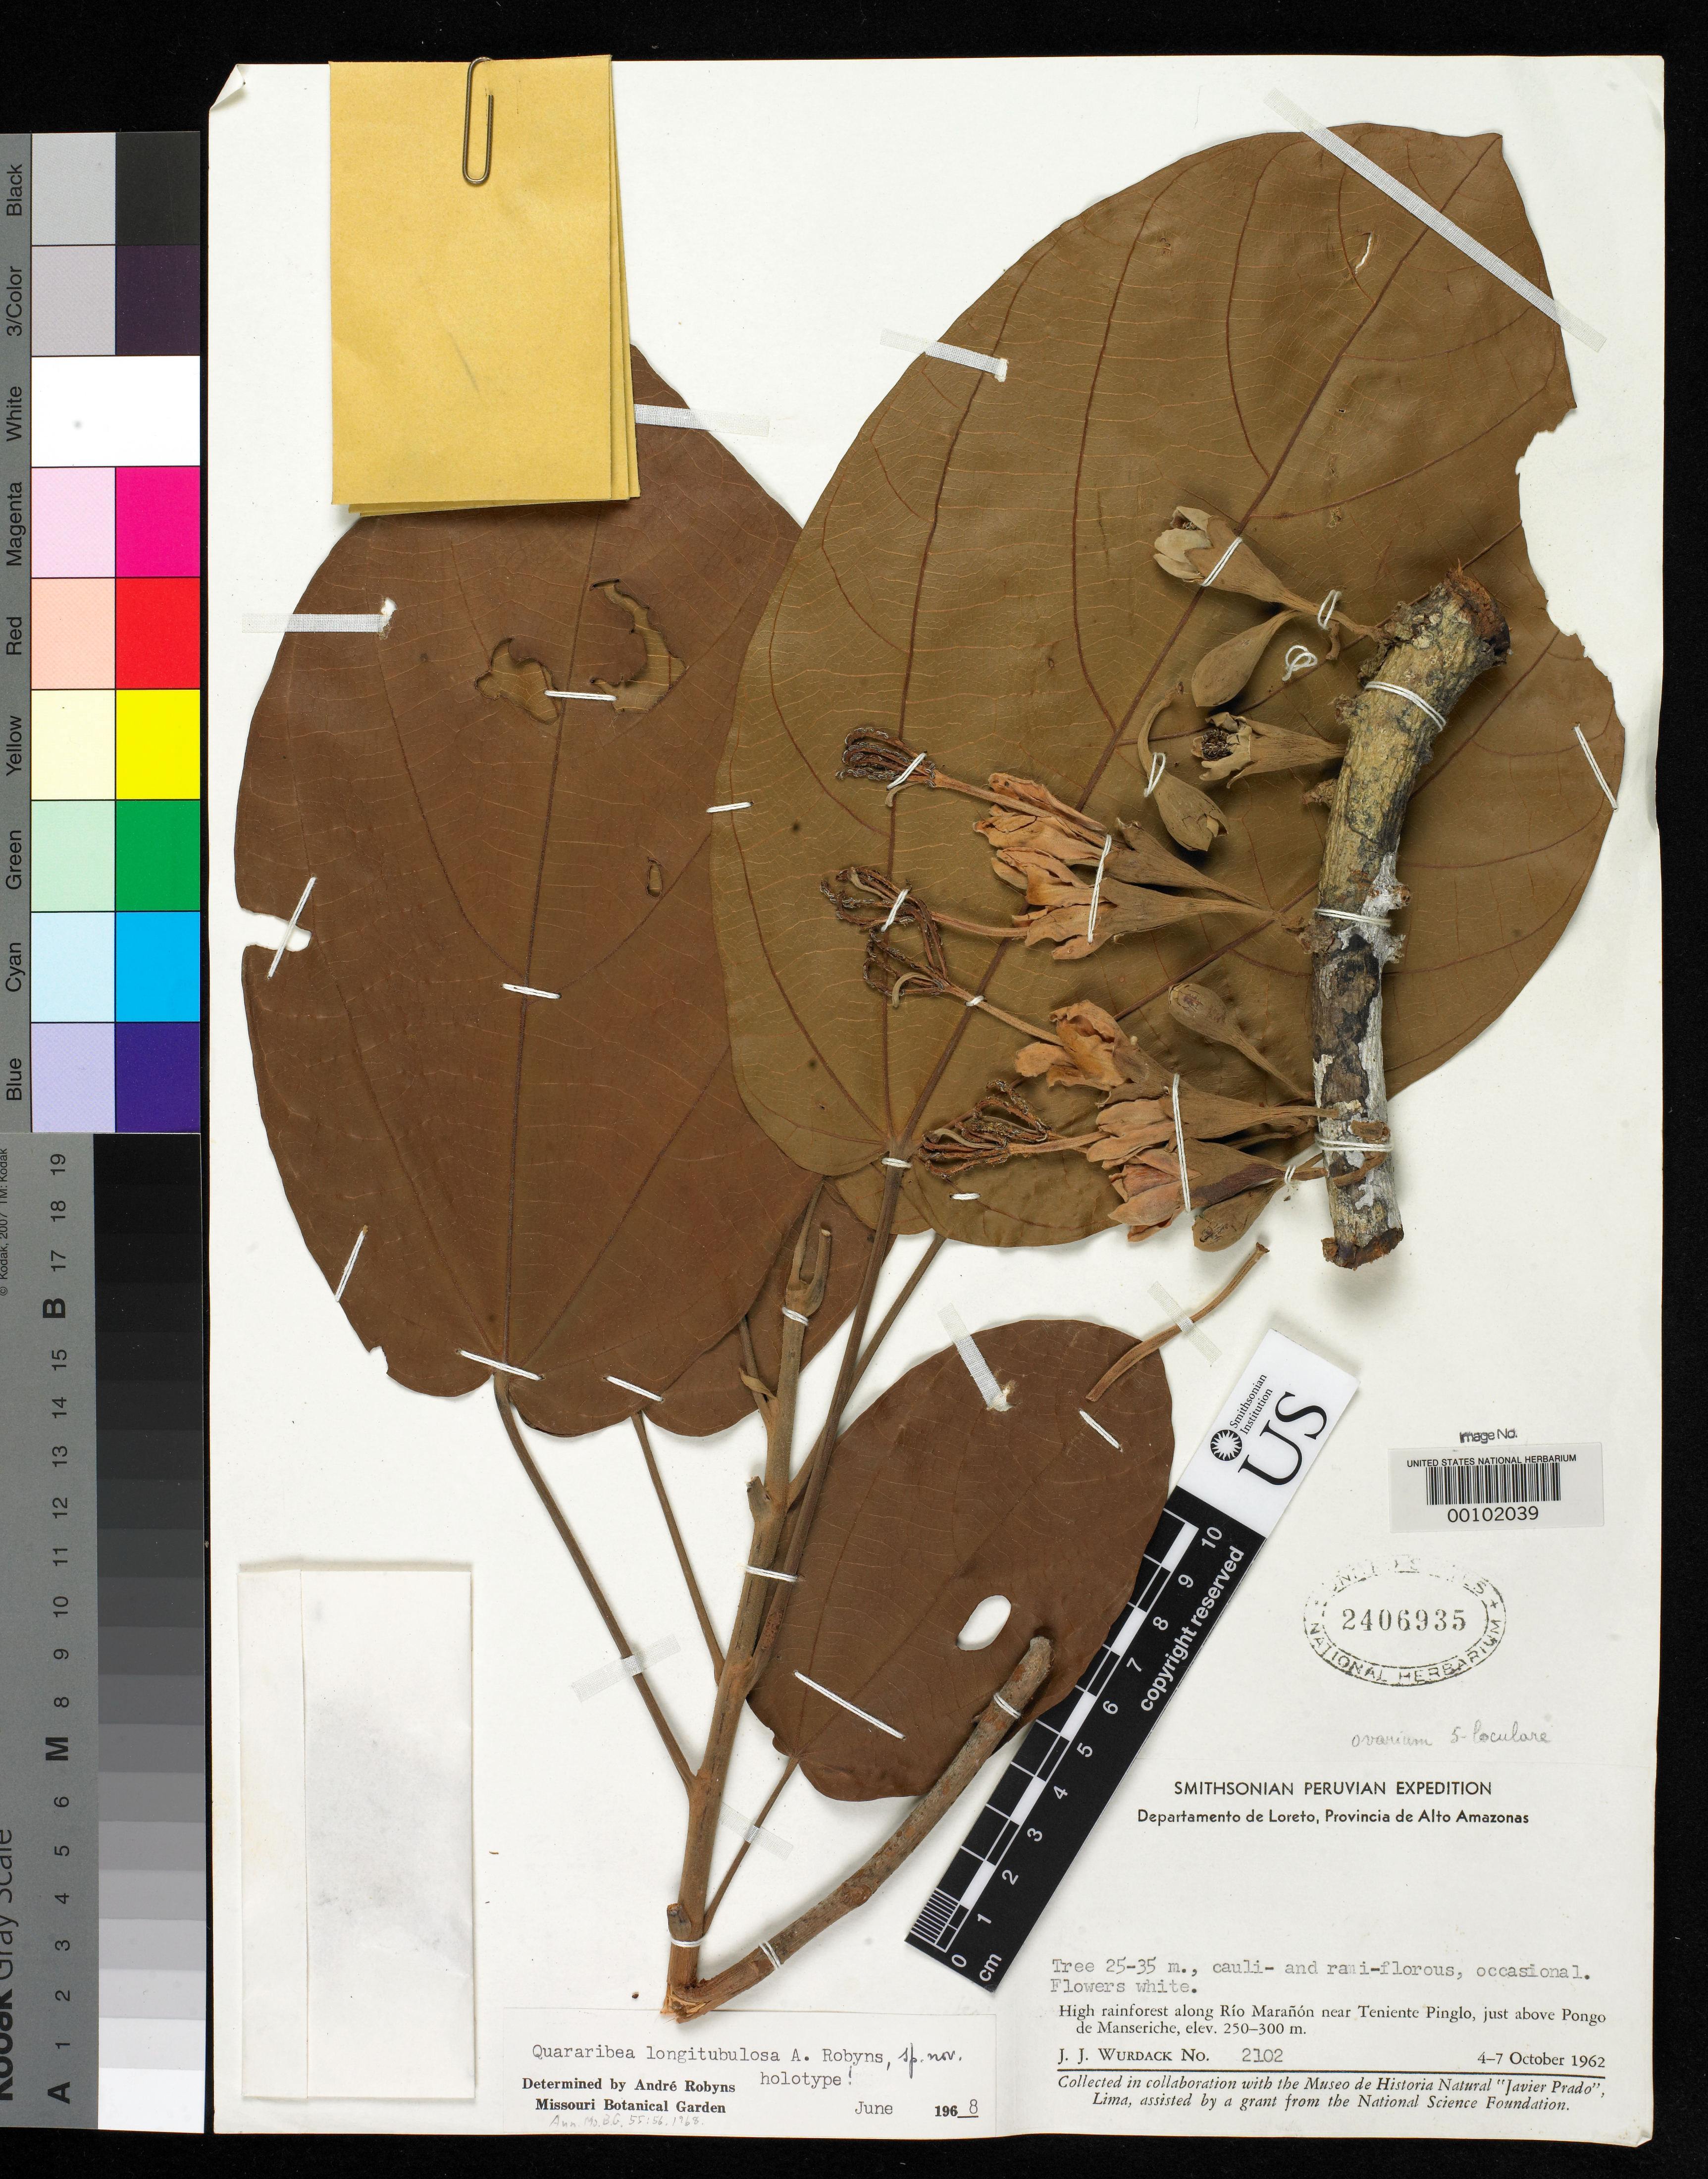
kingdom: Plantae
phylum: Tracheophyta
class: Magnoliopsida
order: Malvales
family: Malvaceae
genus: Quararibea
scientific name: Quararibea longitubulosa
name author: A. Robyns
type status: Holotype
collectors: J. J. Wurdack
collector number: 2102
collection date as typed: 04 Oct 1962 to 07 Oct 1962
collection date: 1962-10-04/1962-10-07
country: Peru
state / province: Loreto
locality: Alto Amazonas, Pongo de Manseriche.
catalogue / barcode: US 2406935